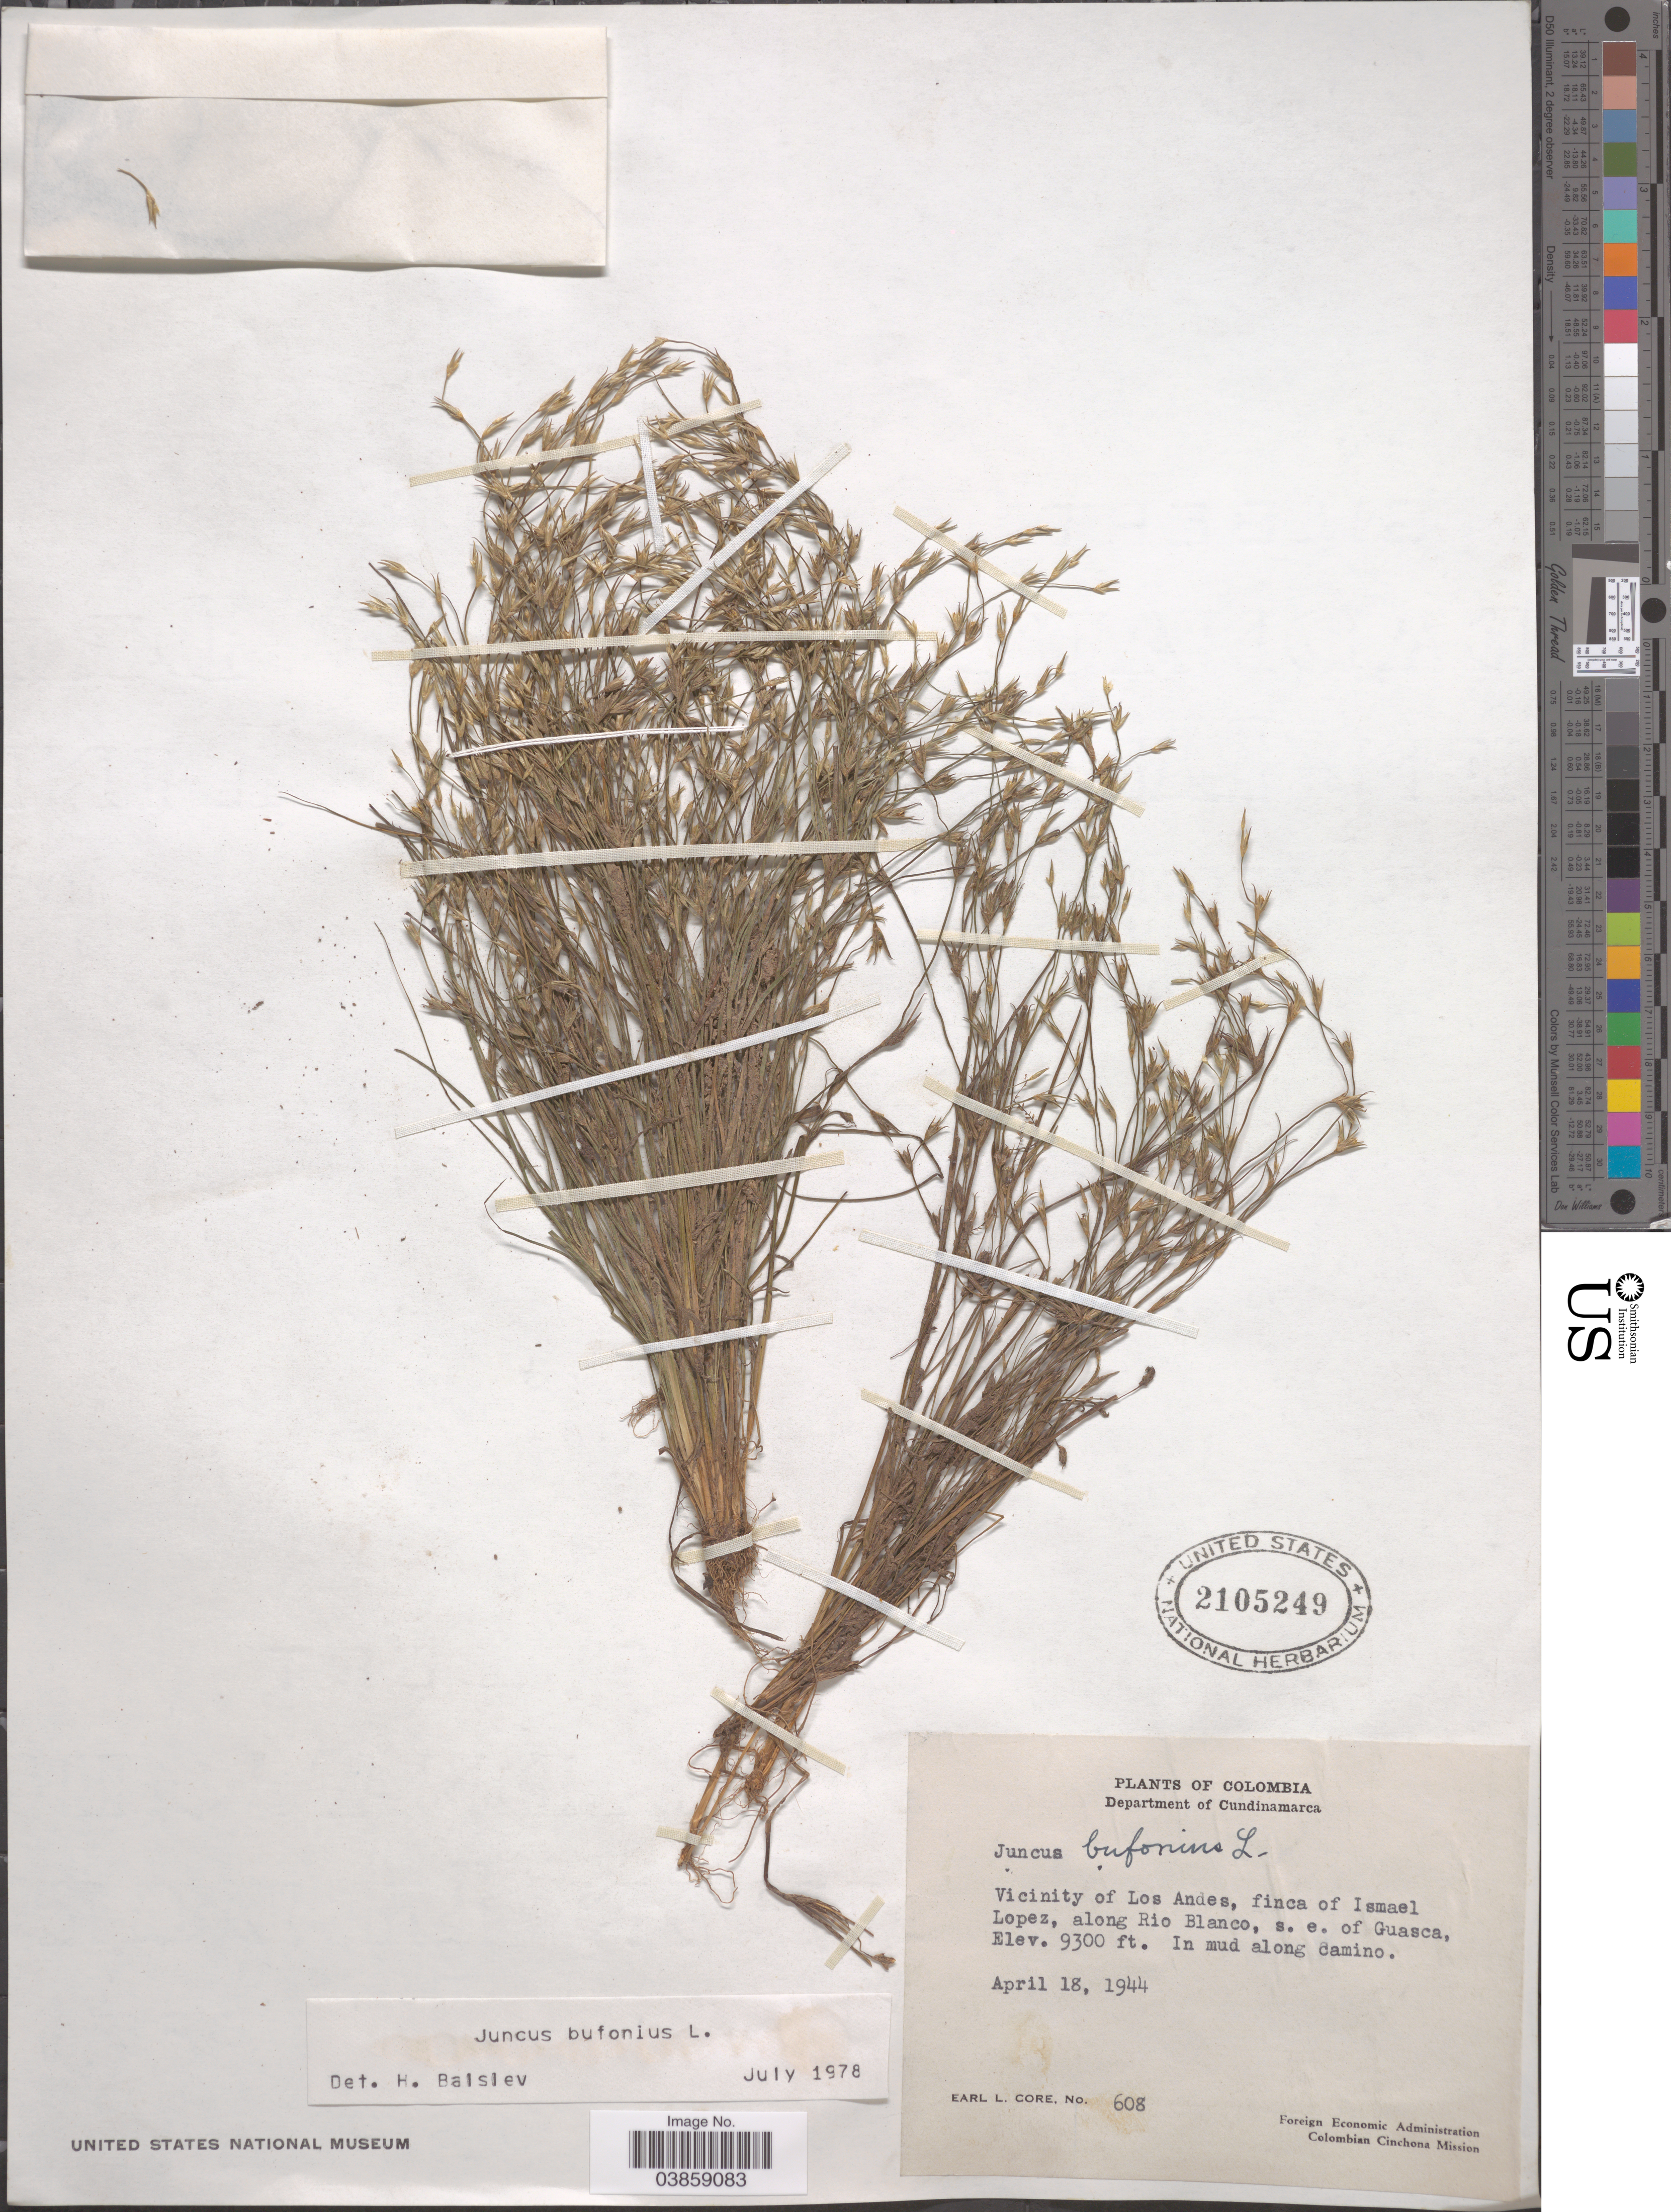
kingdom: Plantae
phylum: Tracheophyta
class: Liliopsida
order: Poales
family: Juncaceae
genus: Juncus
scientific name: Juncus bufonius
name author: L.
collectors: E. L. Core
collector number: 608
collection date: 1944-04-18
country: Colombia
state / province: Cundinamarca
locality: Department of Cundinamarca. Vicinity of Los Andes, finca of Ismael Lopez, along Rio Blanco, s.e. of Guasca.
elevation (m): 2835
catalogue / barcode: US 2105249